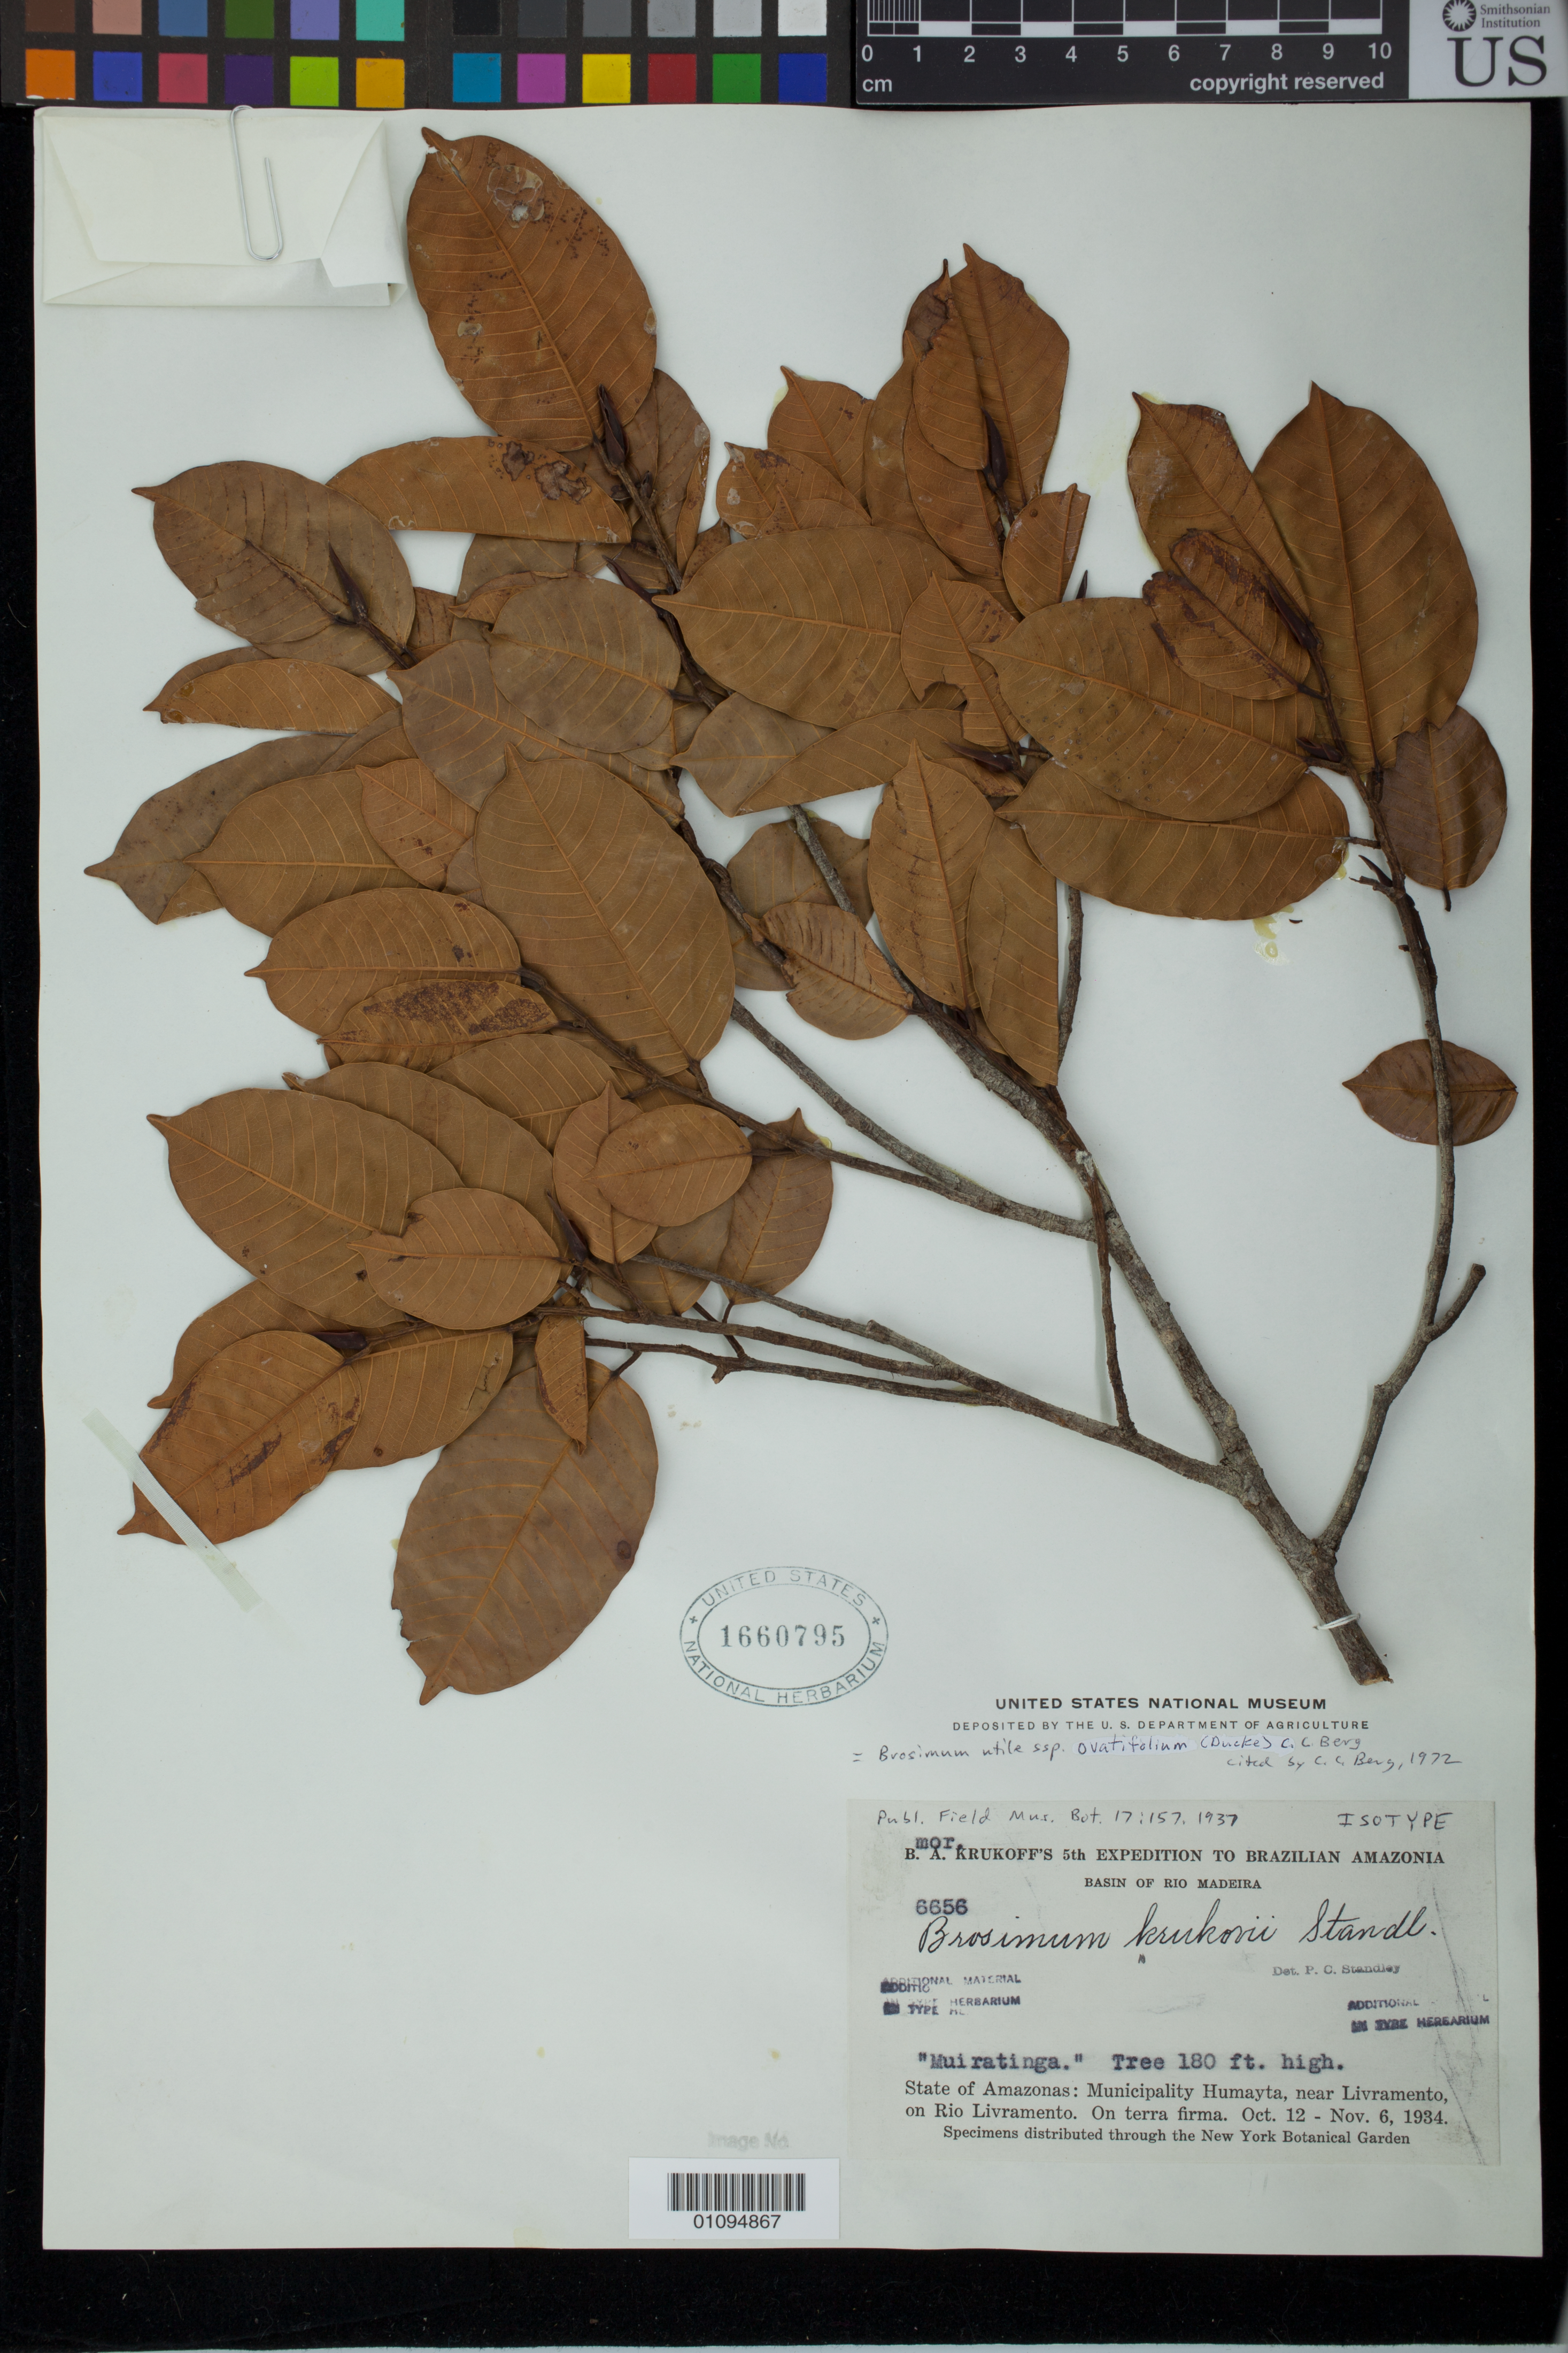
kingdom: Plantae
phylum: Tracheophyta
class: Magnoliopsida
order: Rosales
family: Moraceae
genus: Brosimum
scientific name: Brosimum krukovii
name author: Standl.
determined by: Standley, Paul C.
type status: Isotype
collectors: B. A. Krukoff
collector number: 6656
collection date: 1934-10-12/1934-11-06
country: Brazil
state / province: Amazonas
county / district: Humaitá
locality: Basin of Rio Madeira. State of Amazonas: Municipality Humayta, near Livramento, on Rio Livramento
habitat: On terra firma.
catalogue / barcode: US 1660795